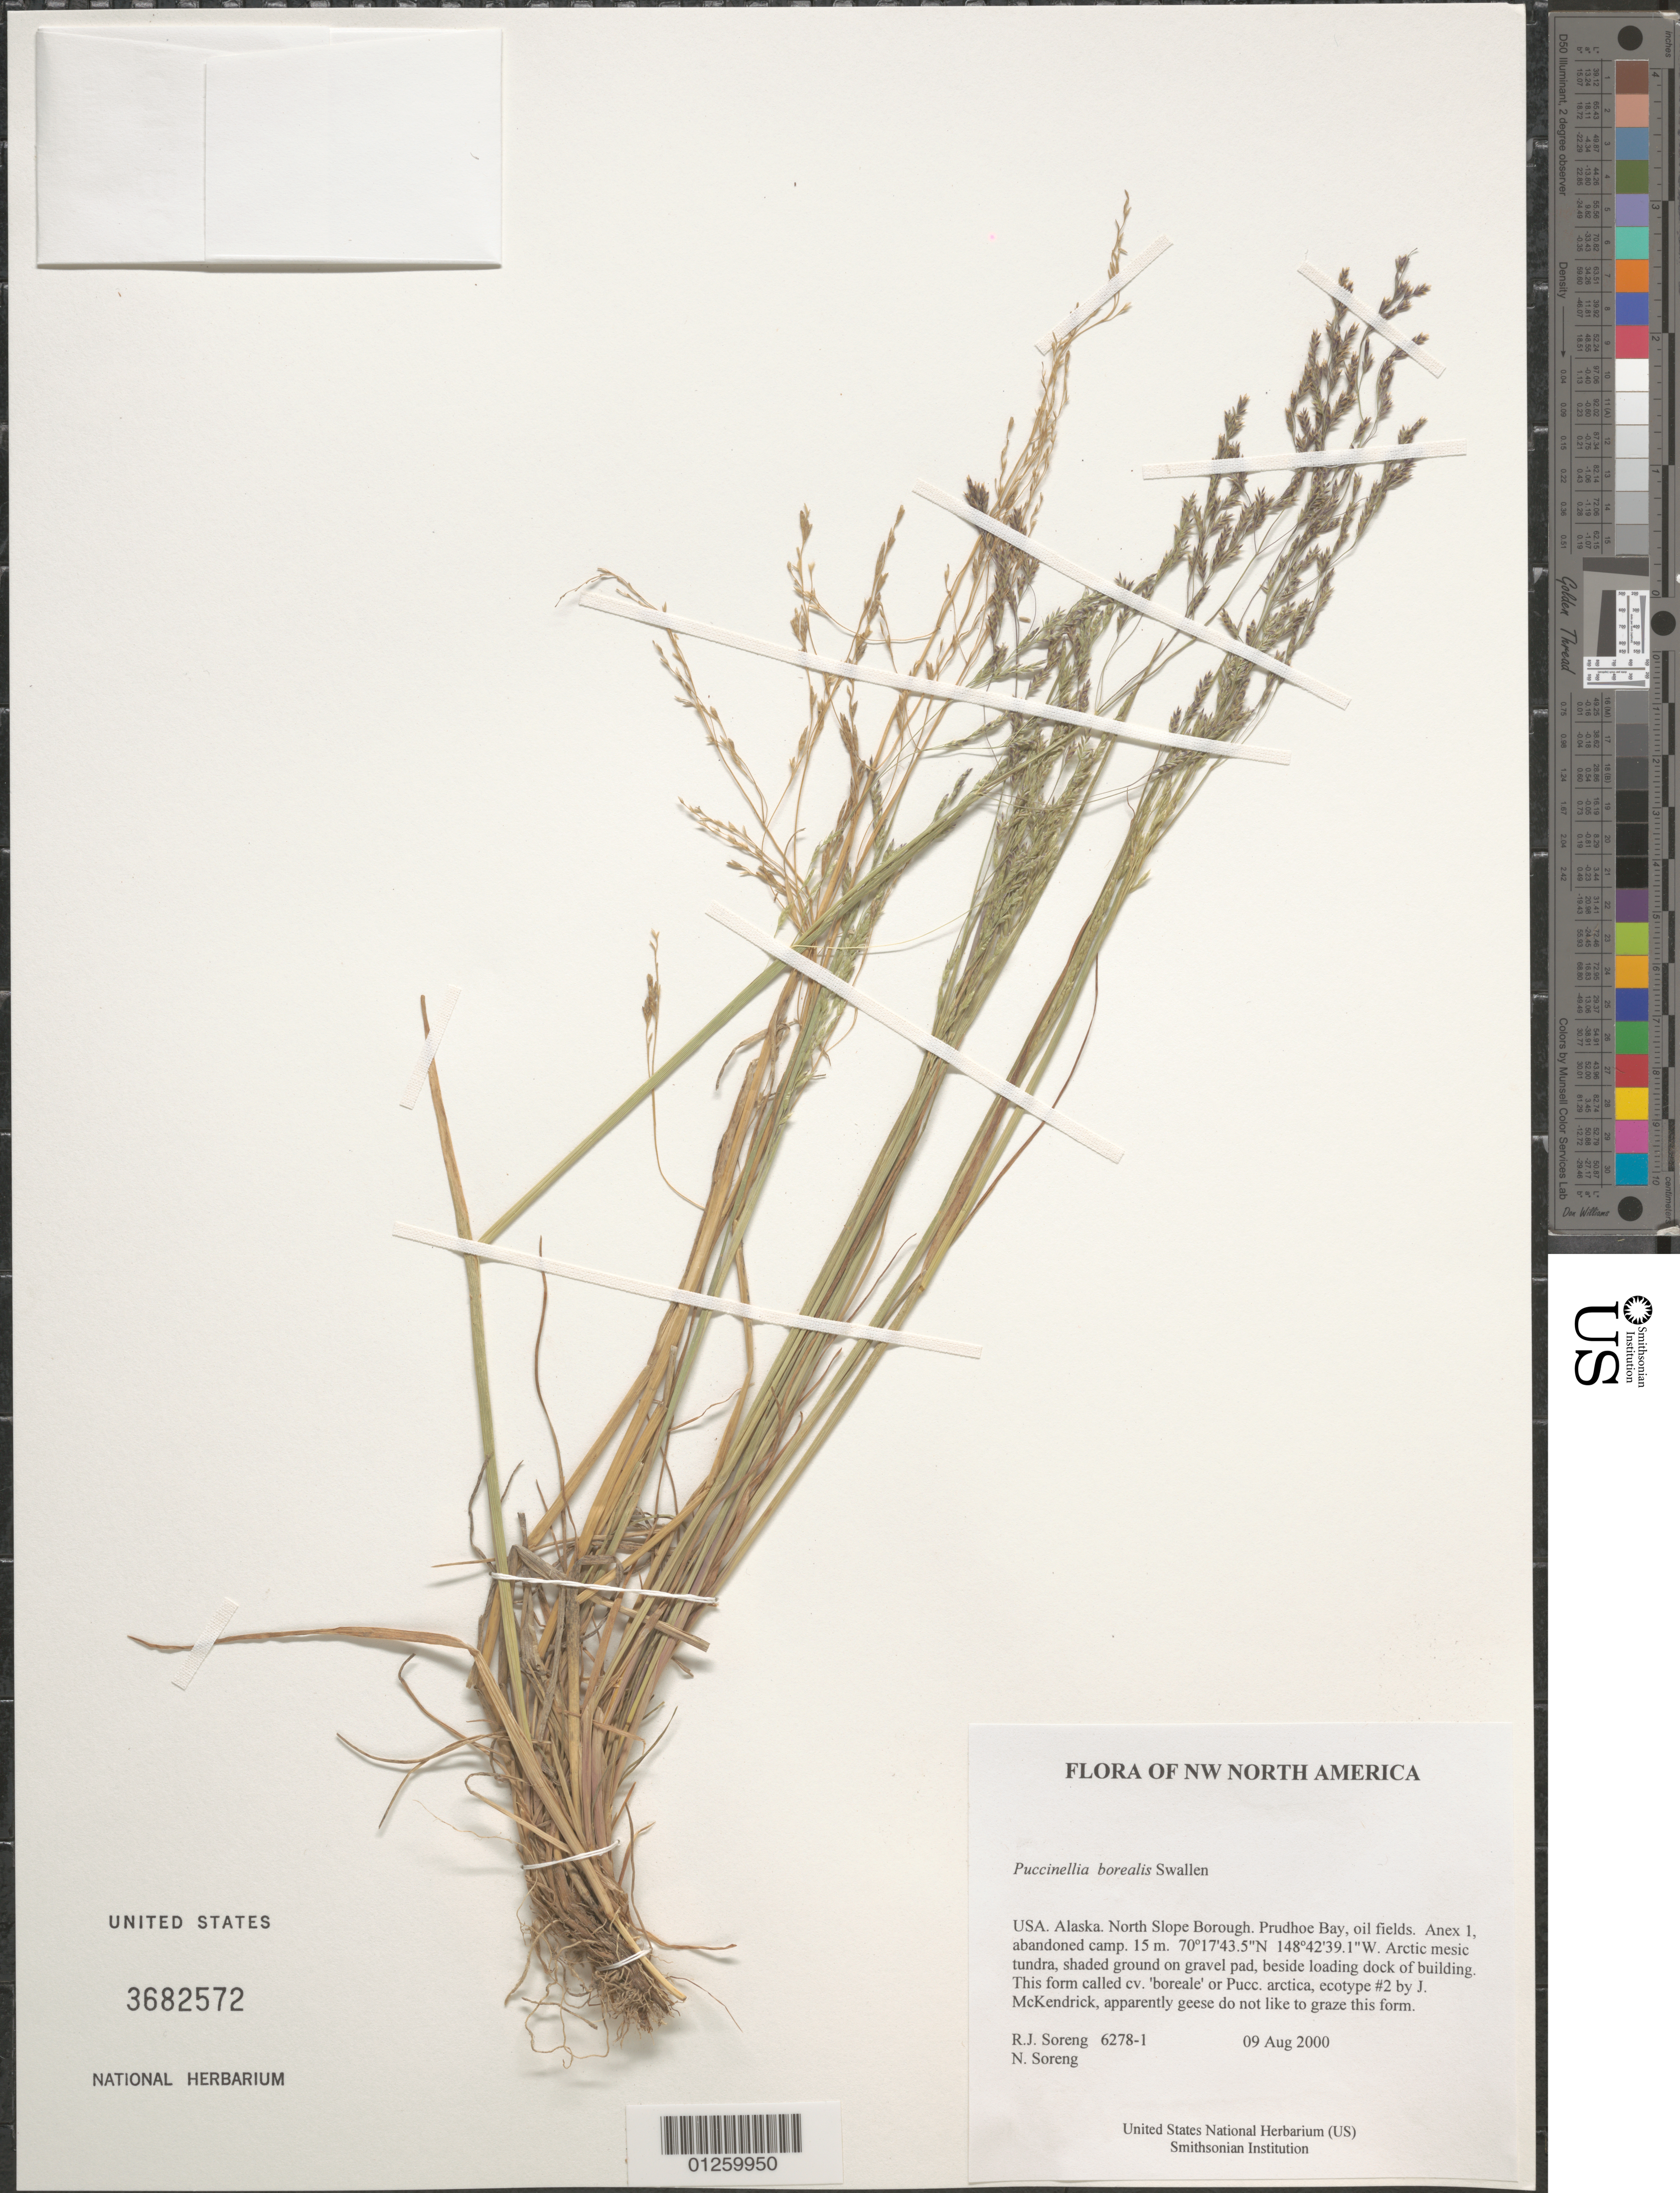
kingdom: Plantae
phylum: Tracheophyta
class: Liliopsida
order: Poales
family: Poaceae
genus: Puccinellia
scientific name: Puccinellia borealis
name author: Swallen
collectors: R. J. Soreng & N. L. Soreng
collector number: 6278-1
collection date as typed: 09 Aug 2000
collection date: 2000-08-09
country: United States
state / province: Alaska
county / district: North Slope Borough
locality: Prudhoe Bay, oil fields. Anex 1, abandoned camp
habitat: Arctic mesic tundra, shaded ground on gravel pad, beside loading dock of building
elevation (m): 15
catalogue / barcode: US 3682572